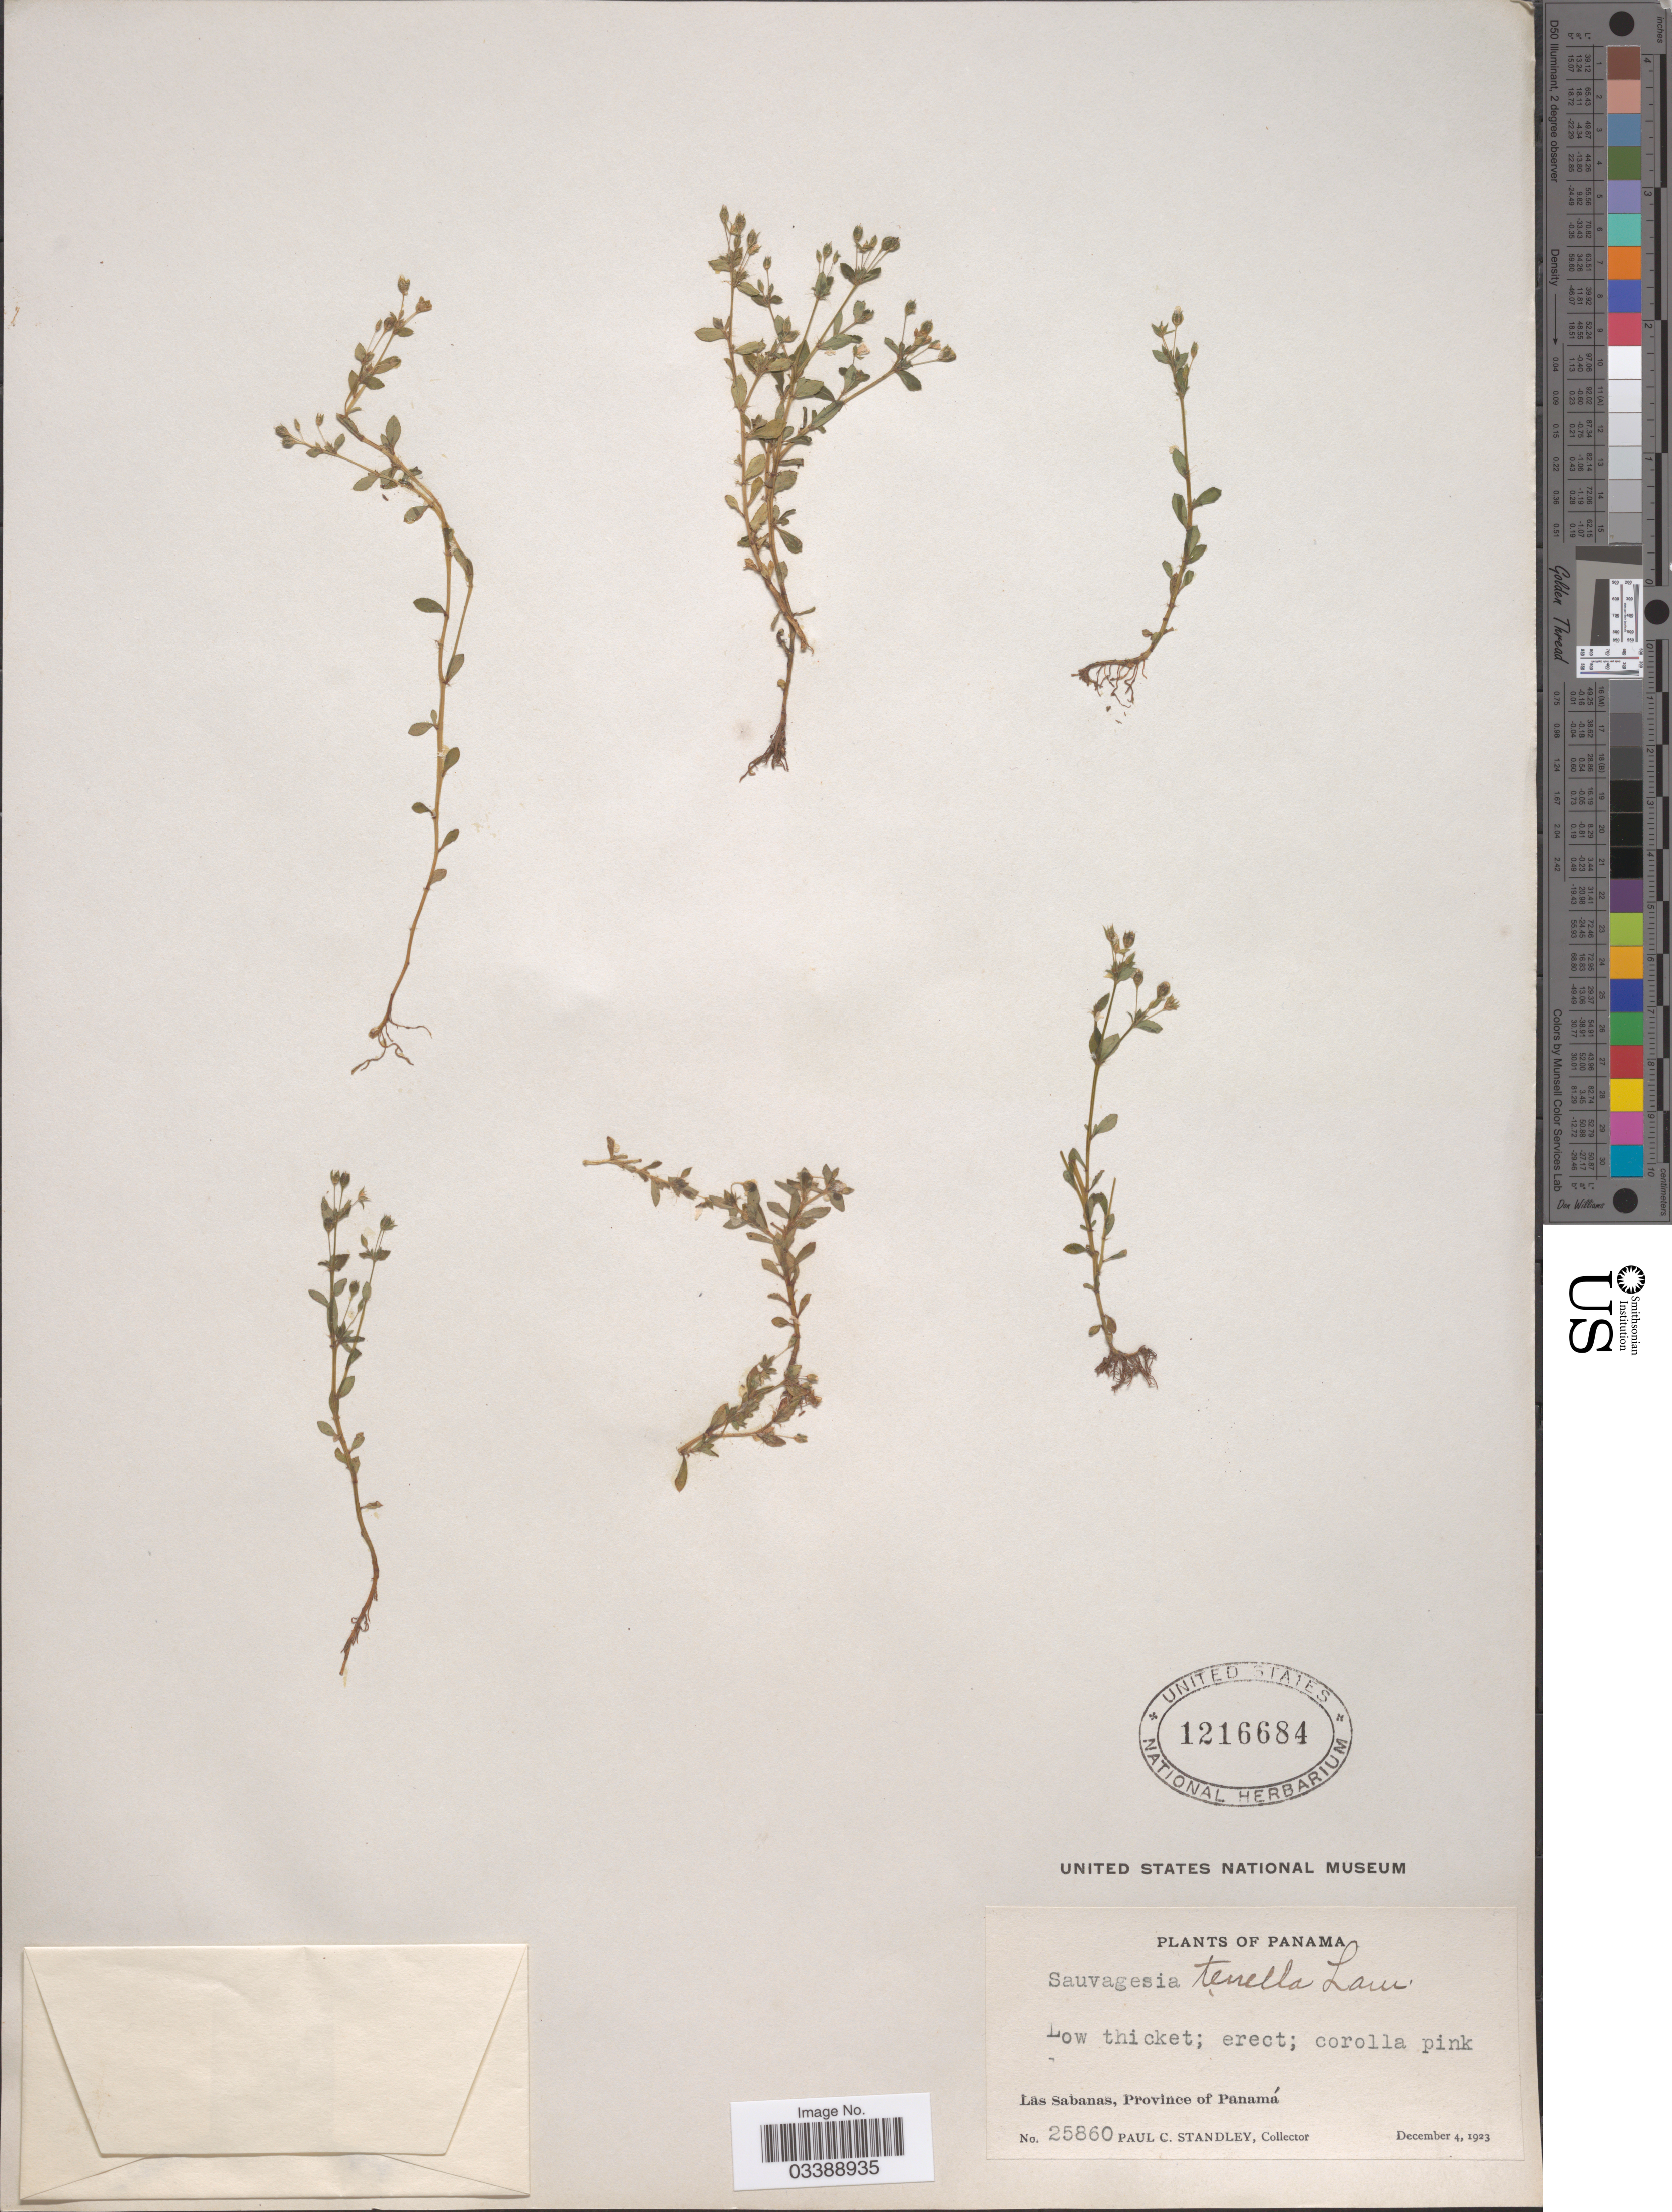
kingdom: Plantae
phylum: Tracheophyta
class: Magnoliopsida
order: Malpighiales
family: Ochnaceae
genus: Sauvagesia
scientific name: Sauvagesia tenella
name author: Lam.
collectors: P. C. Standley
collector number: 25860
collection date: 1923-12-04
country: Panama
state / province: Panamá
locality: Las Sabanas.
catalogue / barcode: US 1216684